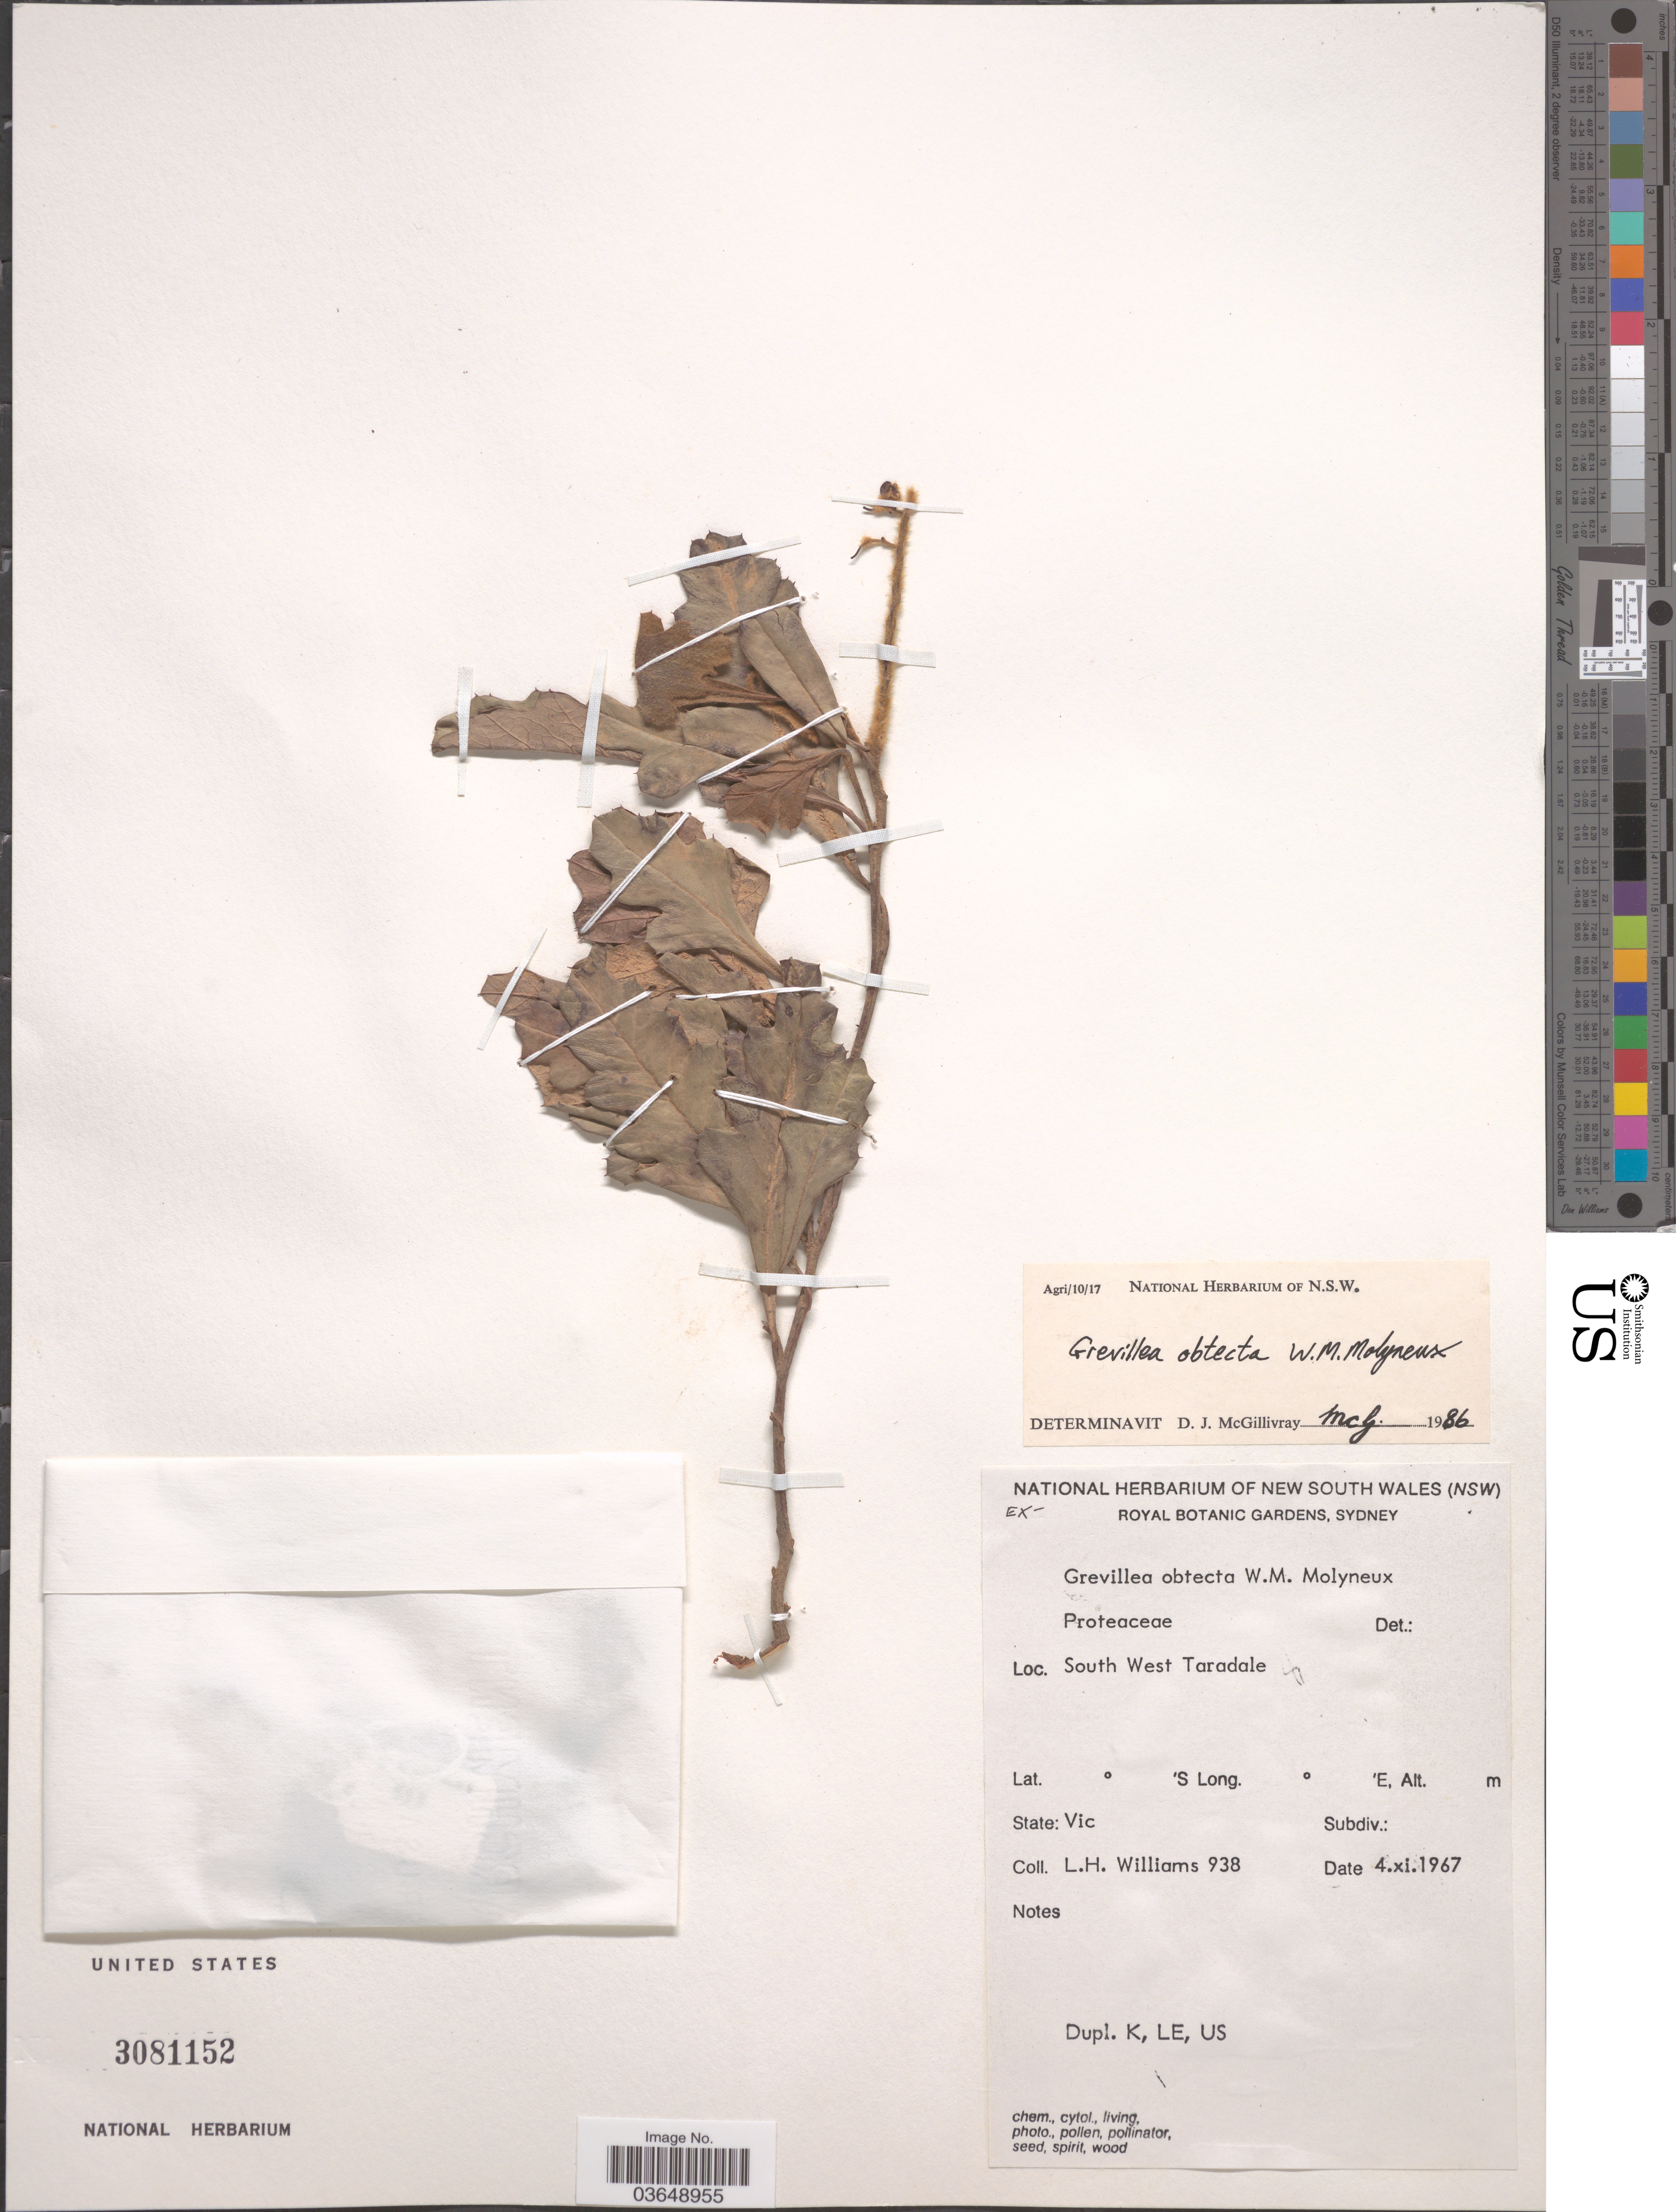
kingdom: Plantae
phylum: Tracheophyta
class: Magnoliopsida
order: Proteales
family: Proteaceae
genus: Grevillea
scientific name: Grevillea obtecta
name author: Molyneux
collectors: L. H. J. Williams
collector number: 938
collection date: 1967-11-04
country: Australia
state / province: New South Wales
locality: South West Taradale. State: Vic.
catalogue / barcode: US 3081152